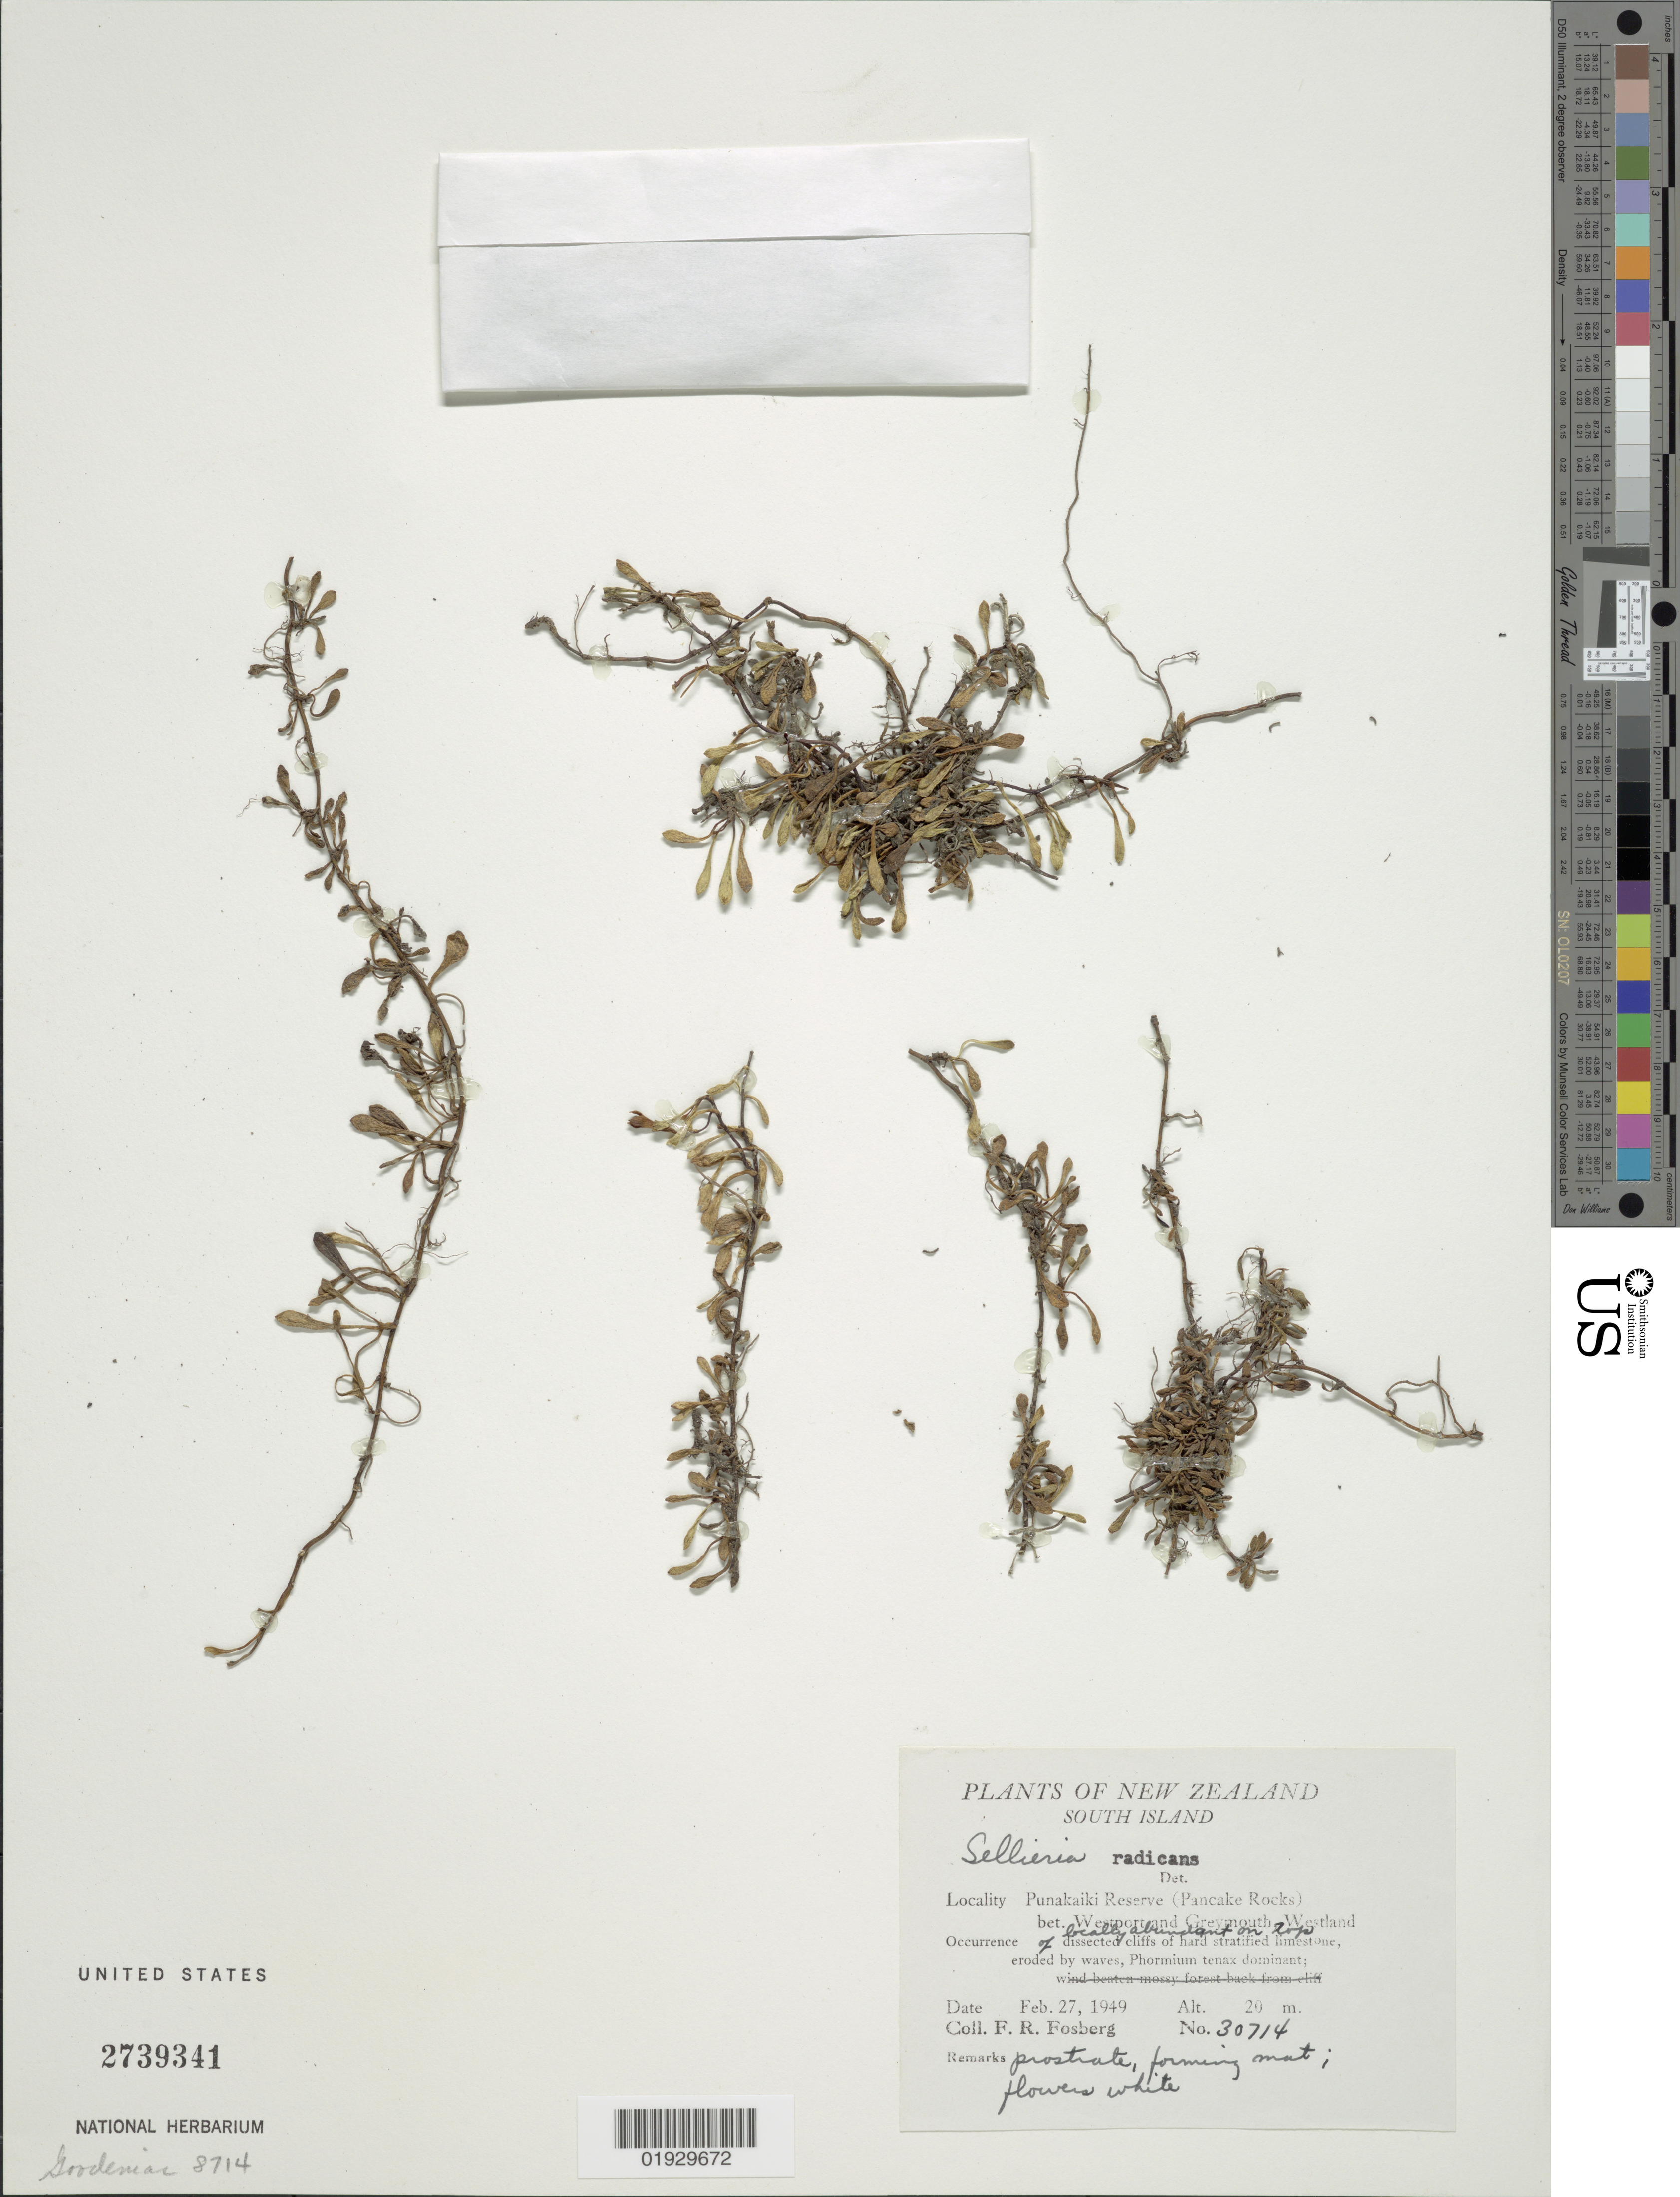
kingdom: Plantae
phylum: Tracheophyta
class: Magnoliopsida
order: Asterales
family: Goodeniaceae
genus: Selliera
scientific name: Selliera radicans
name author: Cav.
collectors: F. R. Fosberg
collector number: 30714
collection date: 1949-02-27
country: New Zealand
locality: South Island. Punakaiki Reserve (Pancake Rocks) bet. Westport and Greymouth Westland.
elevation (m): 20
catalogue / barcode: US 2739341